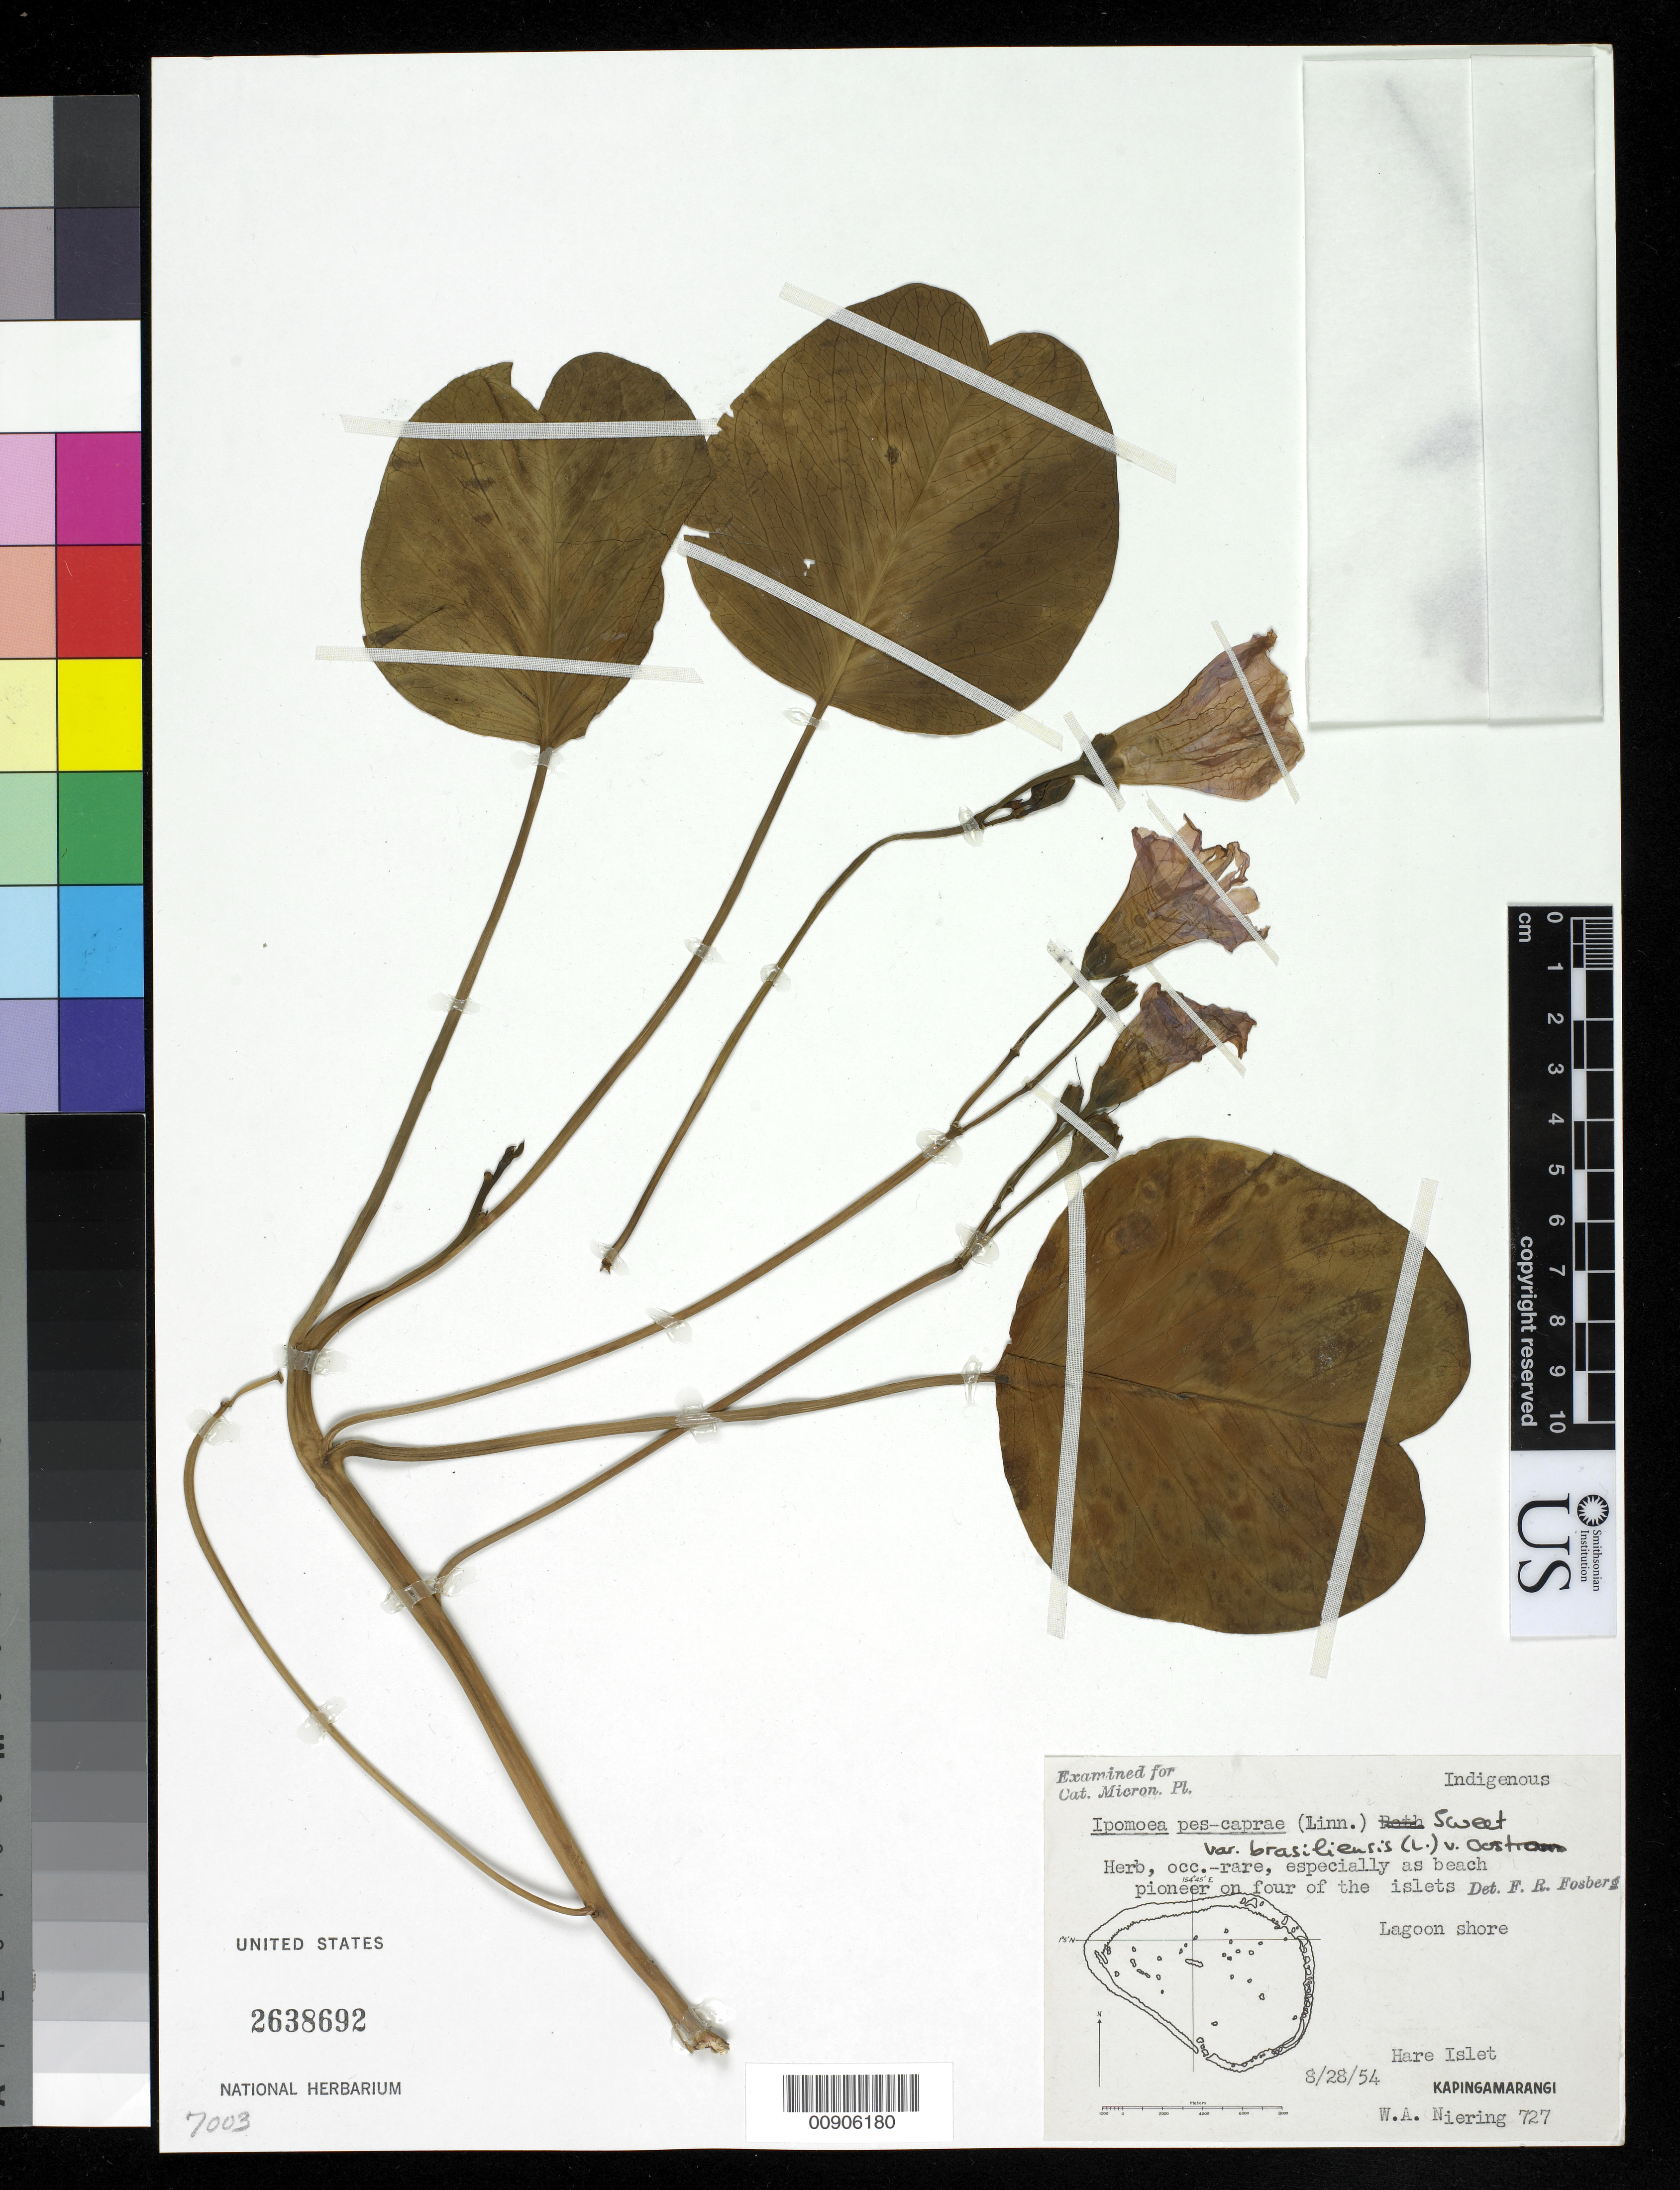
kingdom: Plantae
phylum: Tracheophyta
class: Magnoliopsida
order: Solanales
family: Convolvulaceae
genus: Ipomoea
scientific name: Ipomoea pes-caprae subsp. brasiliensis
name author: (L.) Ooststr.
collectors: W. Niering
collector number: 727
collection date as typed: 28 Aug 1954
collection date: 1954-08-28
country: Micronesia, Federated States of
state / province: Pohnpei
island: Kapingamarangi Atoll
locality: Lagoon shore Hare Islet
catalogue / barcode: US 2638692